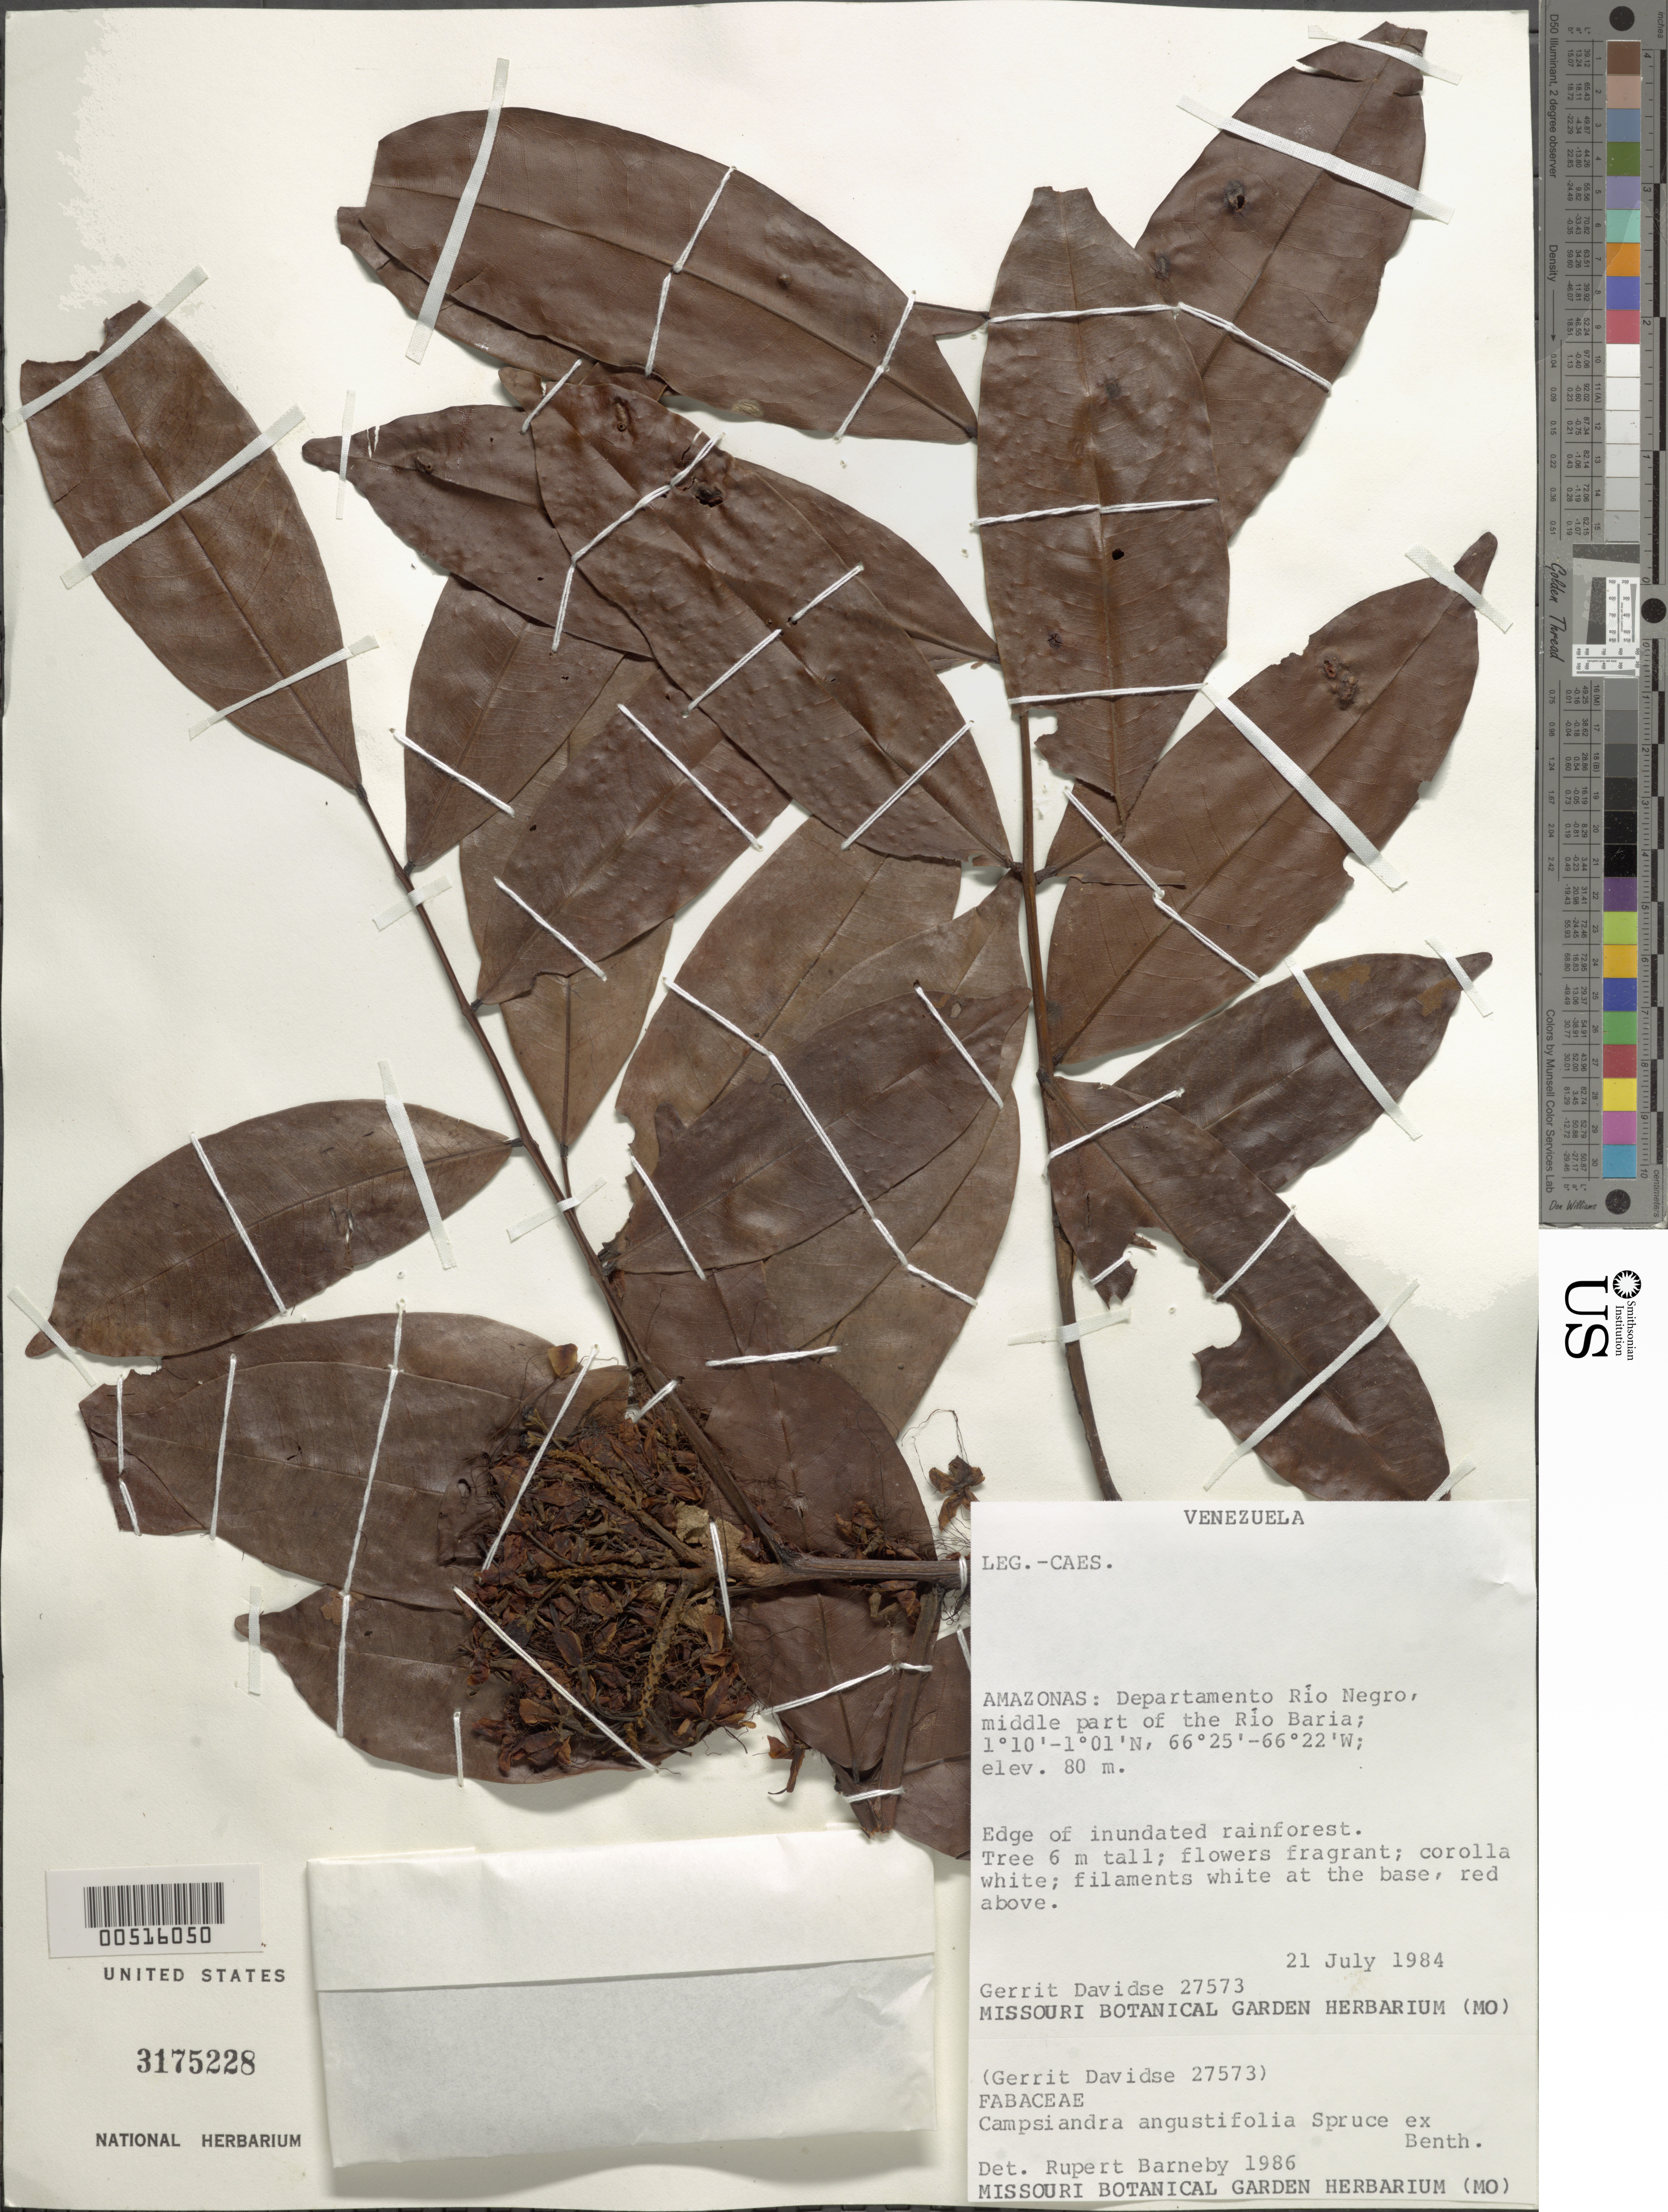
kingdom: Plantae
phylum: Tracheophyta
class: Magnoliopsida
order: Fabales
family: Fabaceae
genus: Campsiandra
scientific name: Campsiandra angustifolia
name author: Spruce ex Benth.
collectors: G. Davidse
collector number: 27573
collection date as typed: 21 Jul 1984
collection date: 1984-07-21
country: Venezuela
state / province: Amazonas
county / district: Dpto Río Negro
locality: Middle part of the Rio Baria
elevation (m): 80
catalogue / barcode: US 3175228